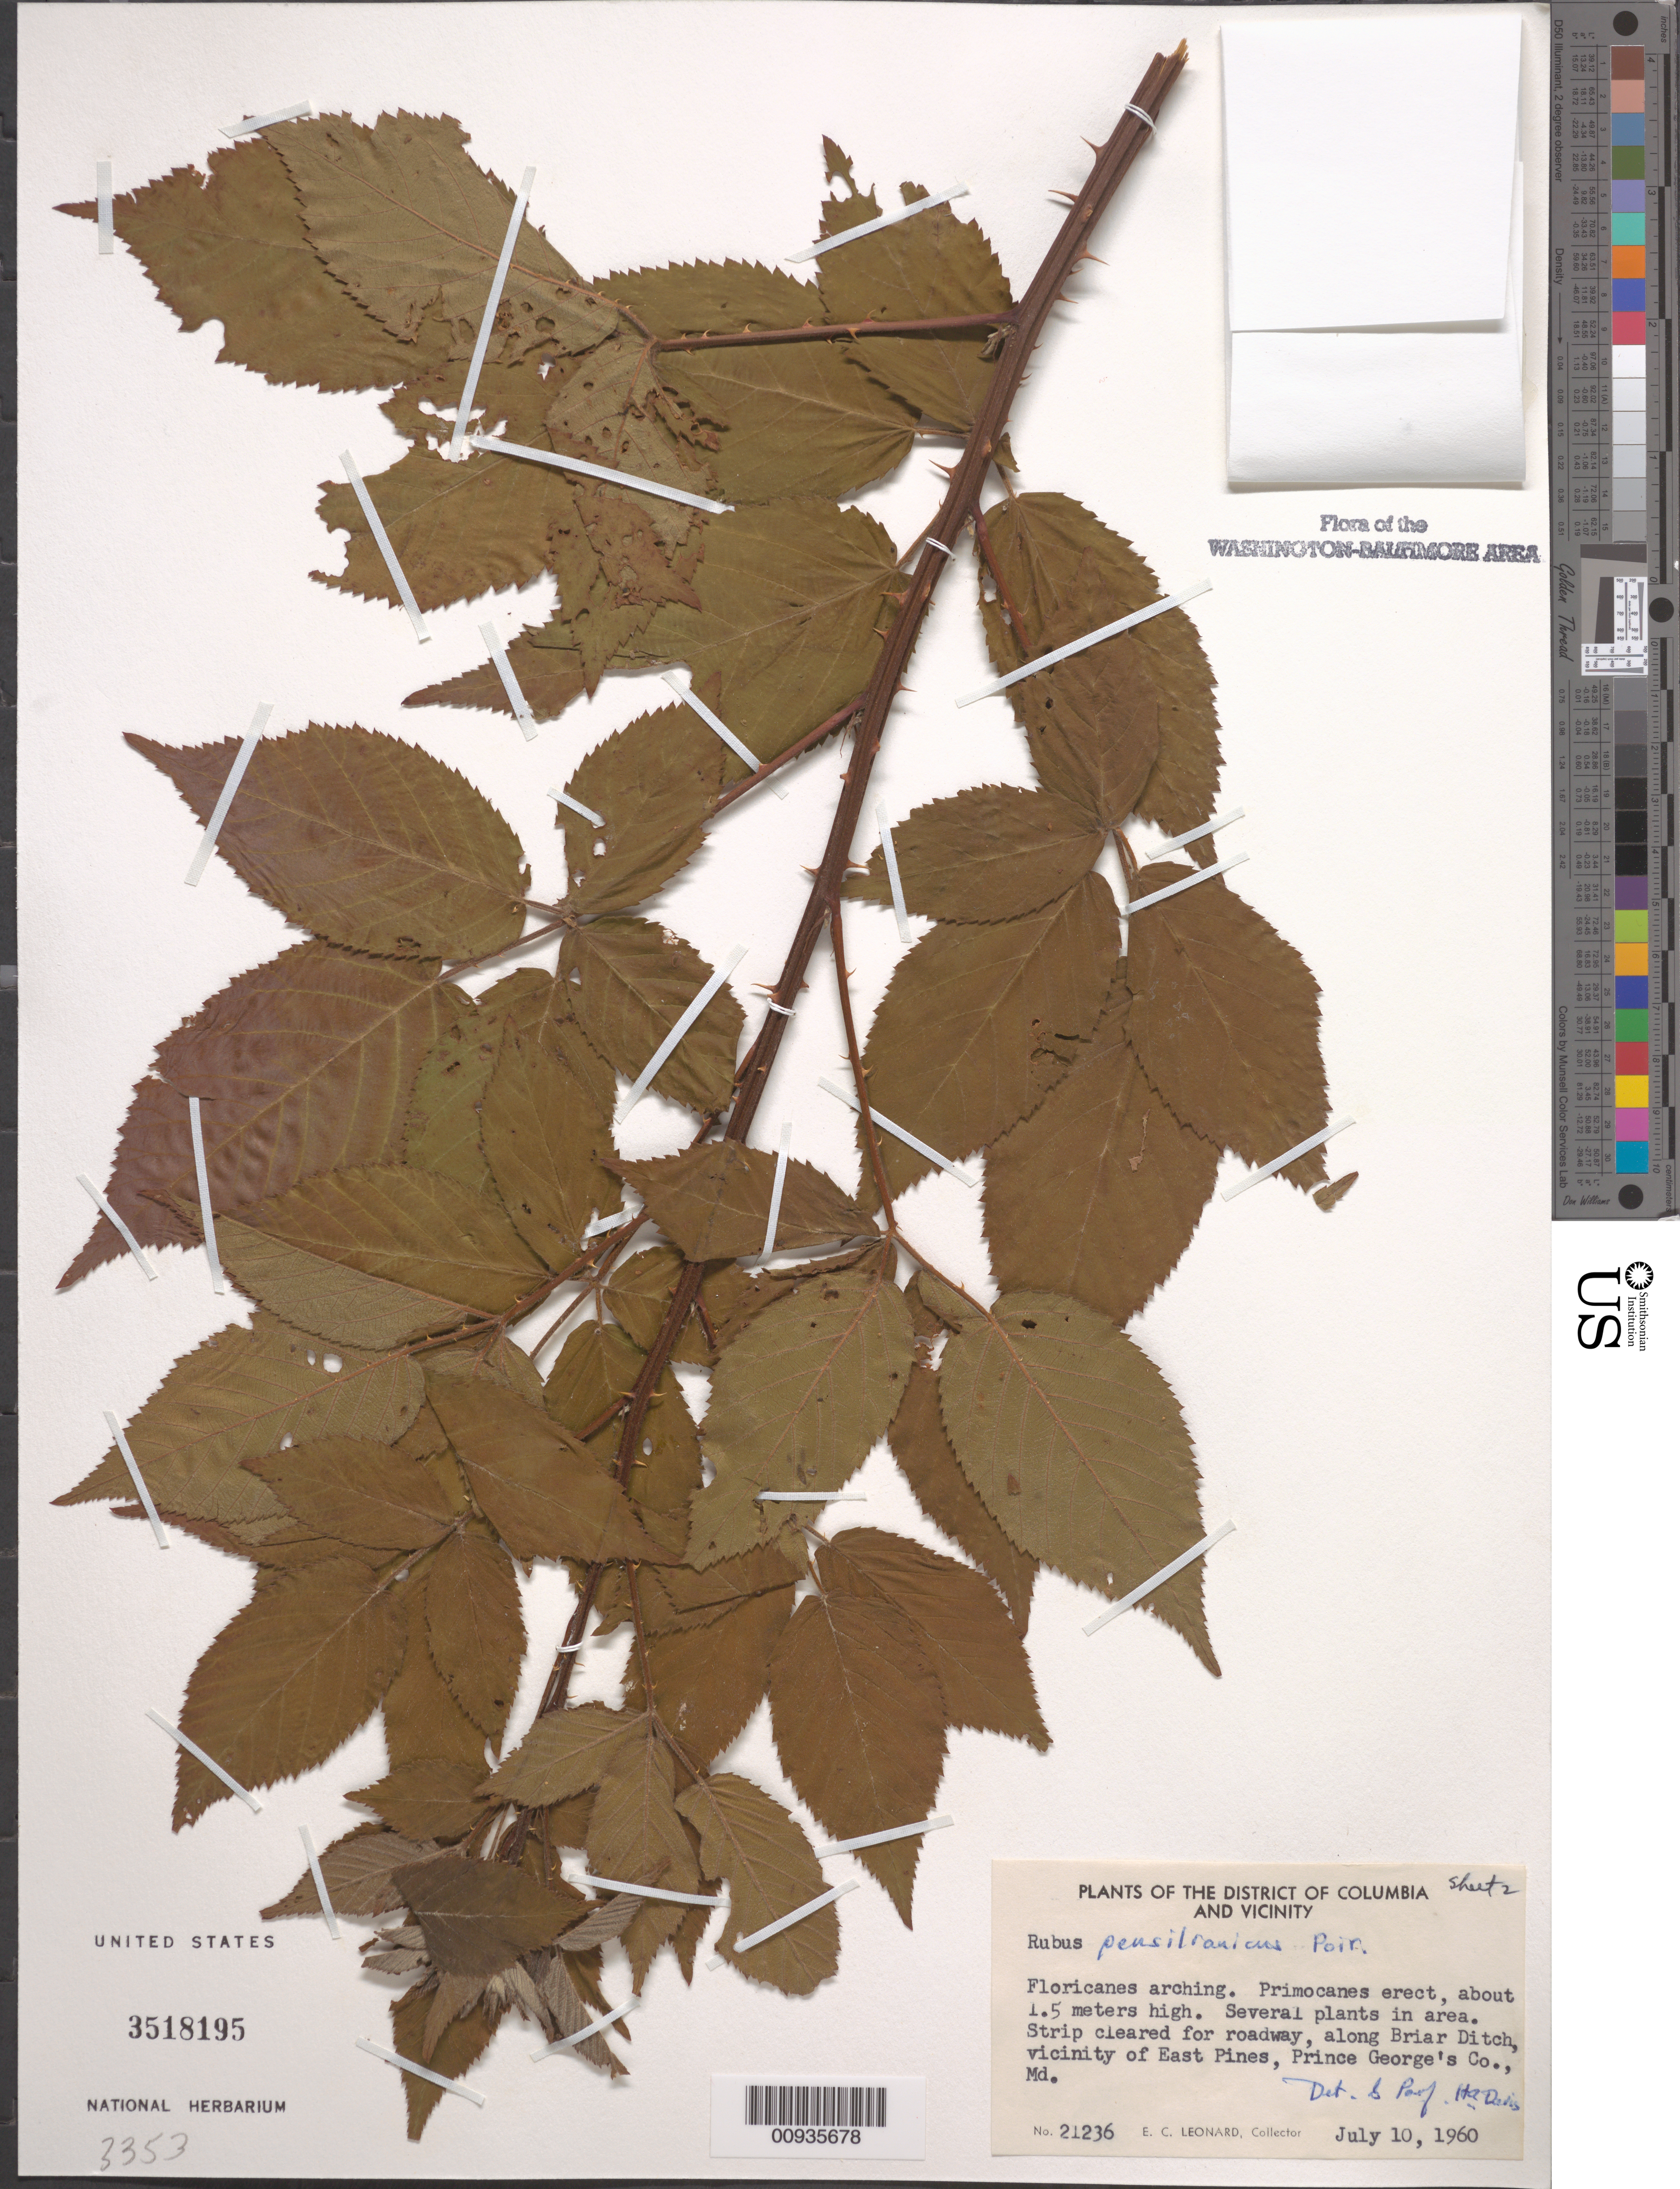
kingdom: Plantae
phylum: Tracheophyta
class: Magnoliopsida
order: Rosales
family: Rosaceae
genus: Rubus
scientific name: Rubus pensilvanicus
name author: Poir.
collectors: E. C. Leonard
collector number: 21236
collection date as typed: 10 Jul 1960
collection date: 1960-07-10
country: United States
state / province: Maryland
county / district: Prince George's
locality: Along Briar Ditch, vicinity of East Pines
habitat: Strip cleared for roadway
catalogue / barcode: US 3518195